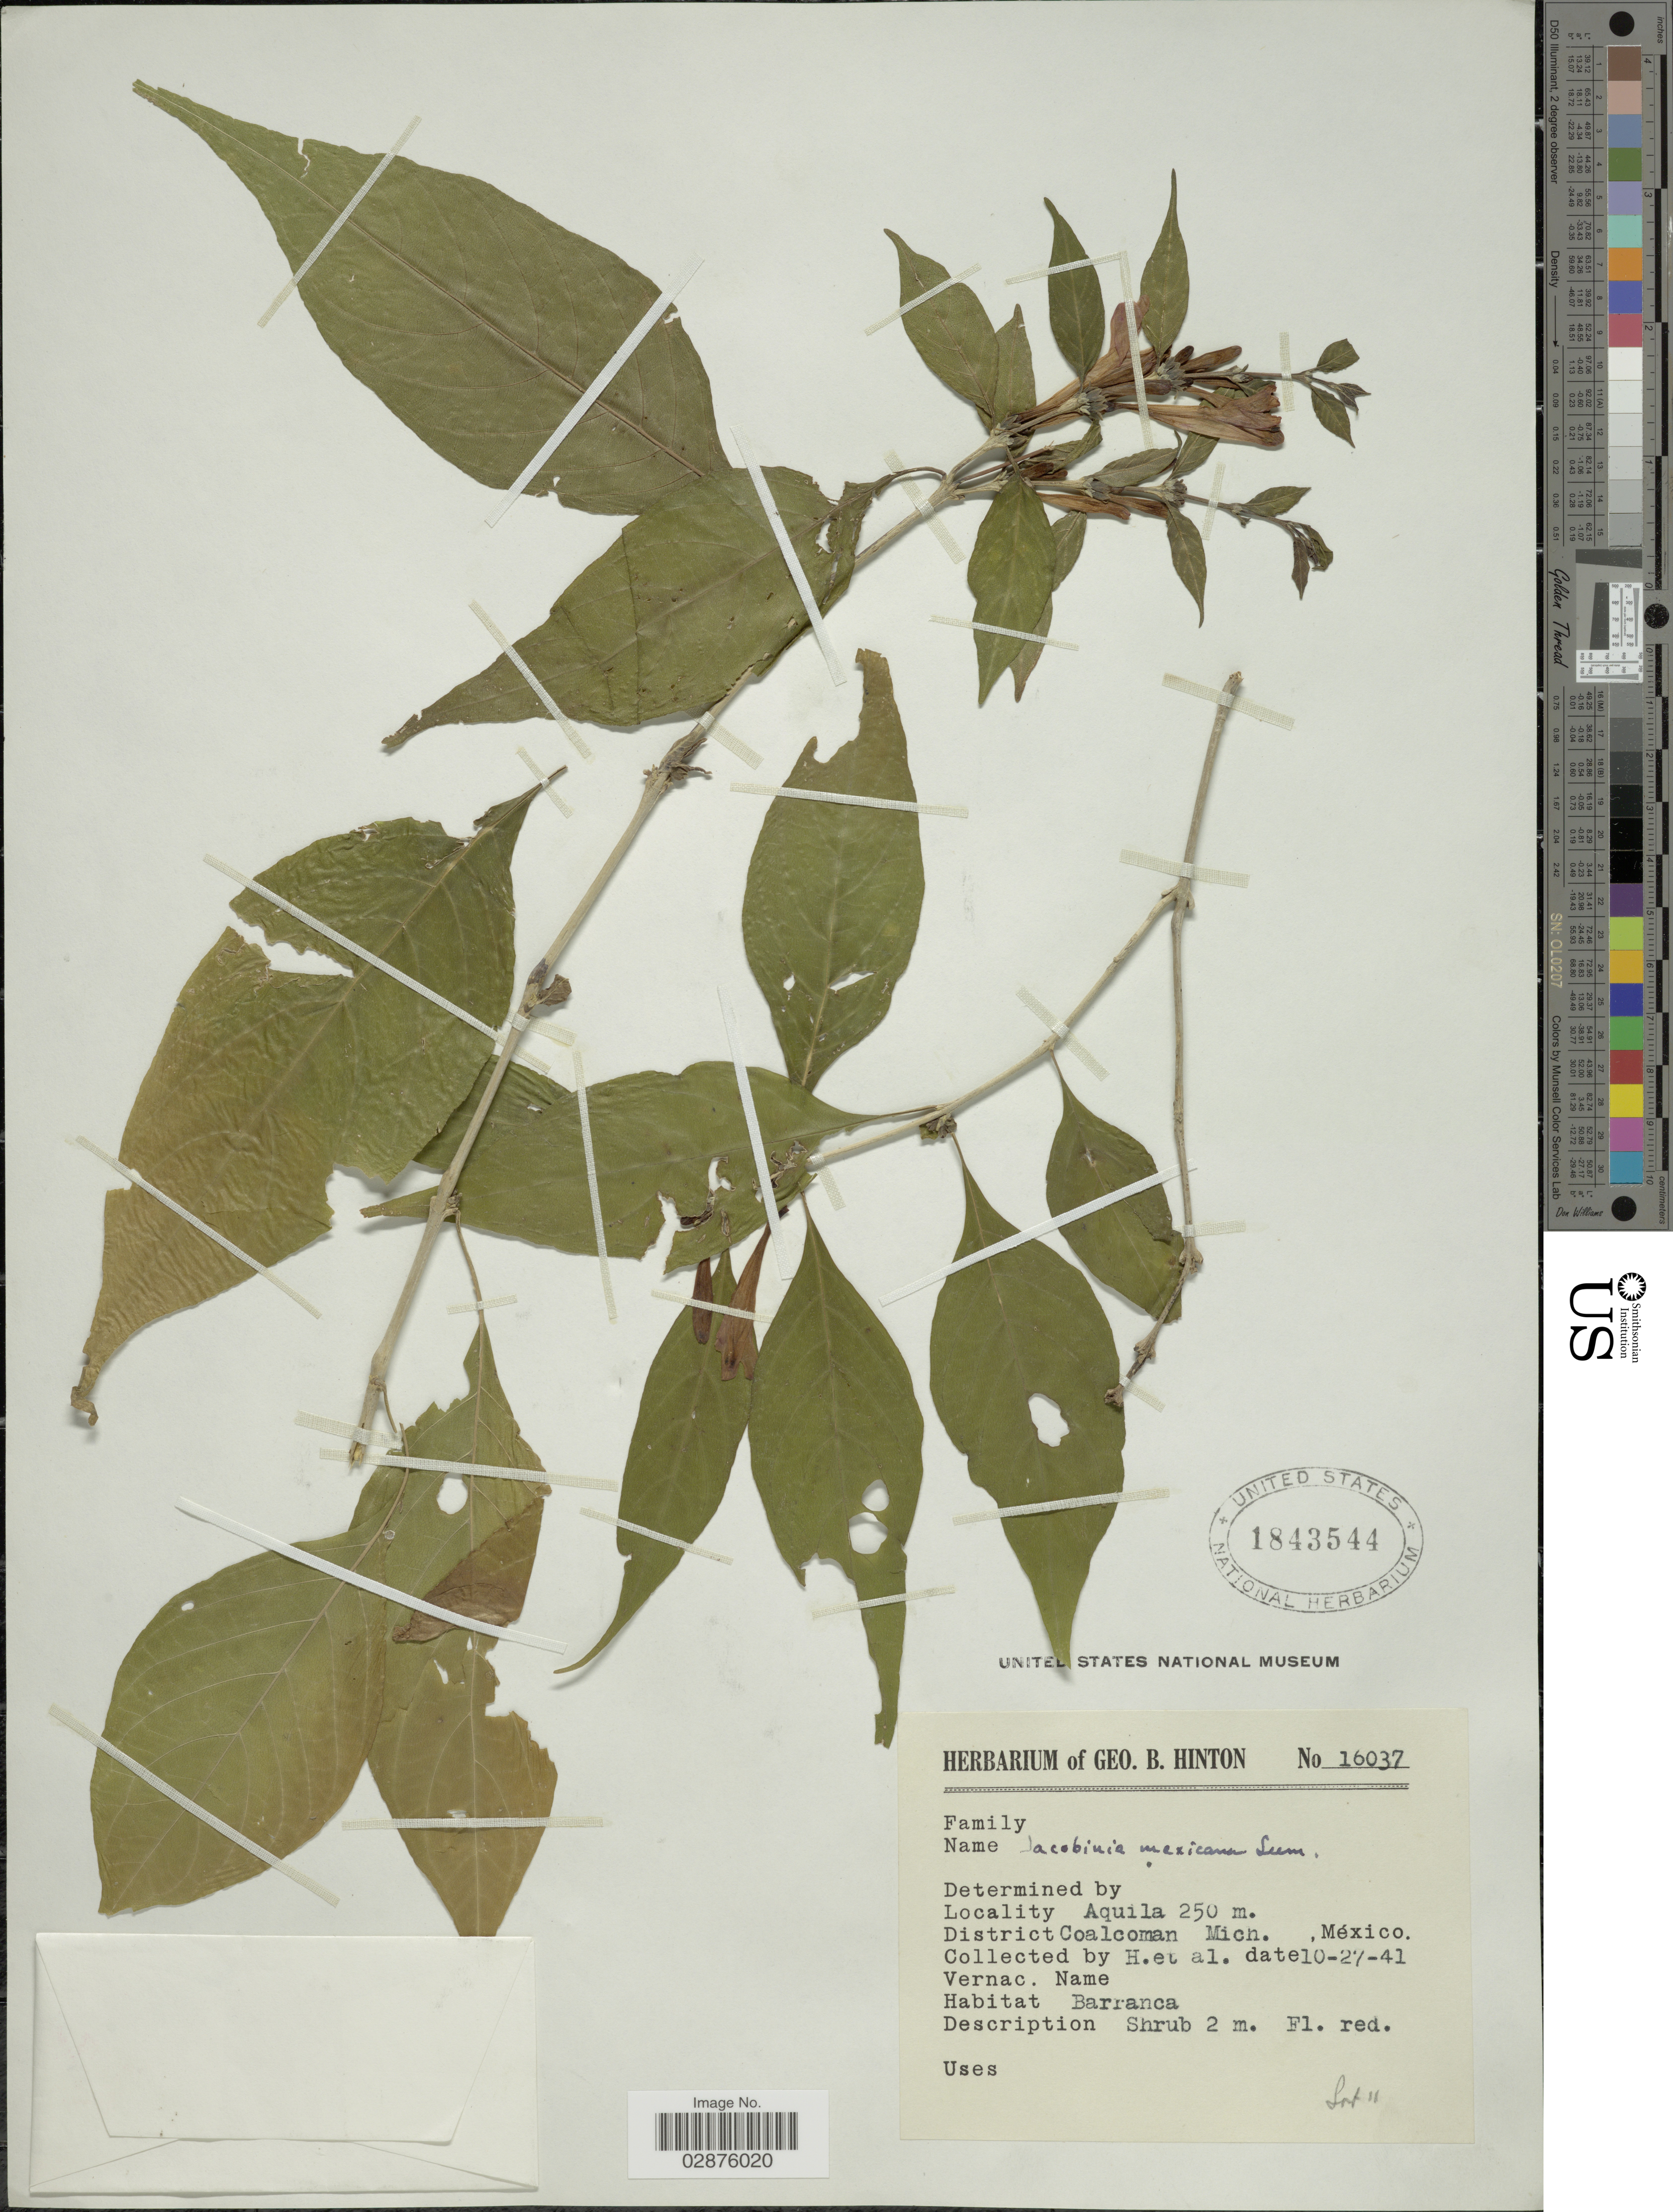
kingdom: Plantae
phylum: Tracheophyta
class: Magnoliopsida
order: Lamiales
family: Acanthaceae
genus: Justicia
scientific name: Justicia candicans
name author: (Nees) L.D. Benson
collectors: G. B. Hinton & et al.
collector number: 16037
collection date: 1941-10-27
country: Mexico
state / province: Michoacán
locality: Aquila, District Coalcoman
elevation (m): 250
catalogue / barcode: US 1843544